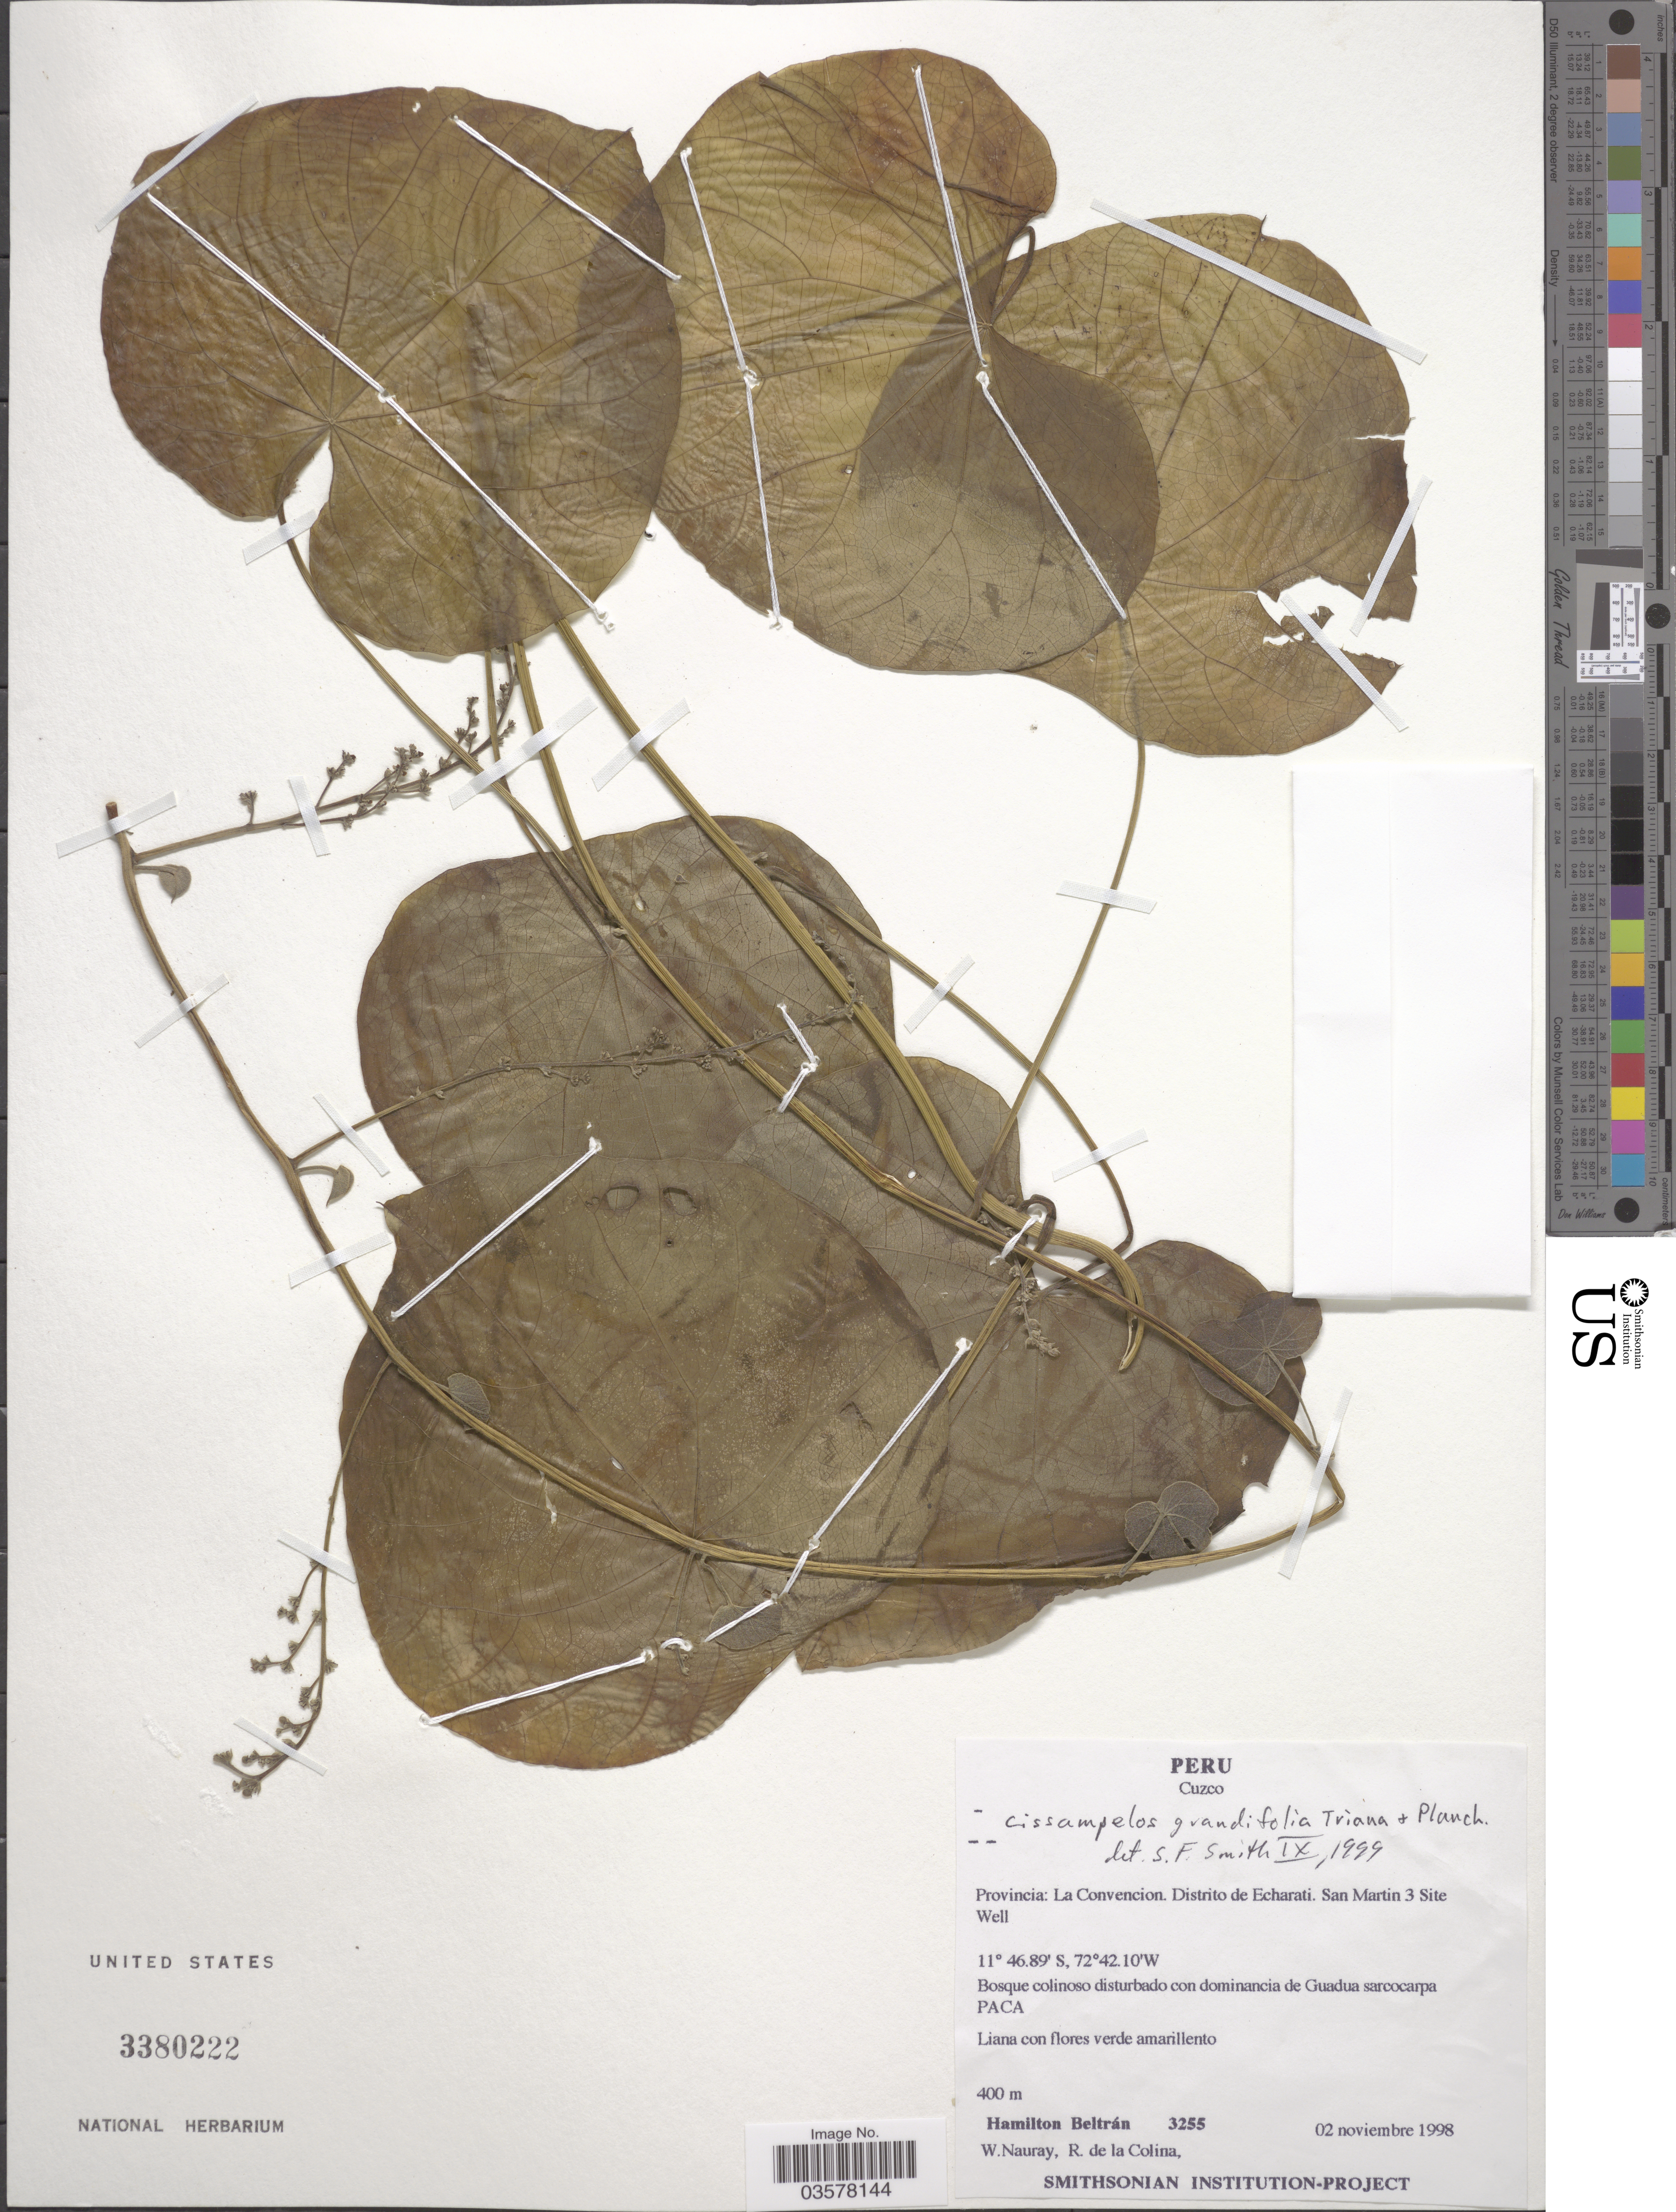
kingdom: Plantae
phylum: Tracheophyta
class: Magnoliopsida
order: Ranunculales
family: Menispermaceae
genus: Cissampelos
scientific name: Cissampelos grandifolia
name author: Triana & Planch.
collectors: H. Beltran, W. Nauray & R. Colina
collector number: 3255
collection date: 1998-11-02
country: Peru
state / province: Cusco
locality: Cuzco. Provincia: La Convencion. Distrito de Echarati. San Martin 3 Site Well.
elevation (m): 400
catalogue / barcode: US 3380222